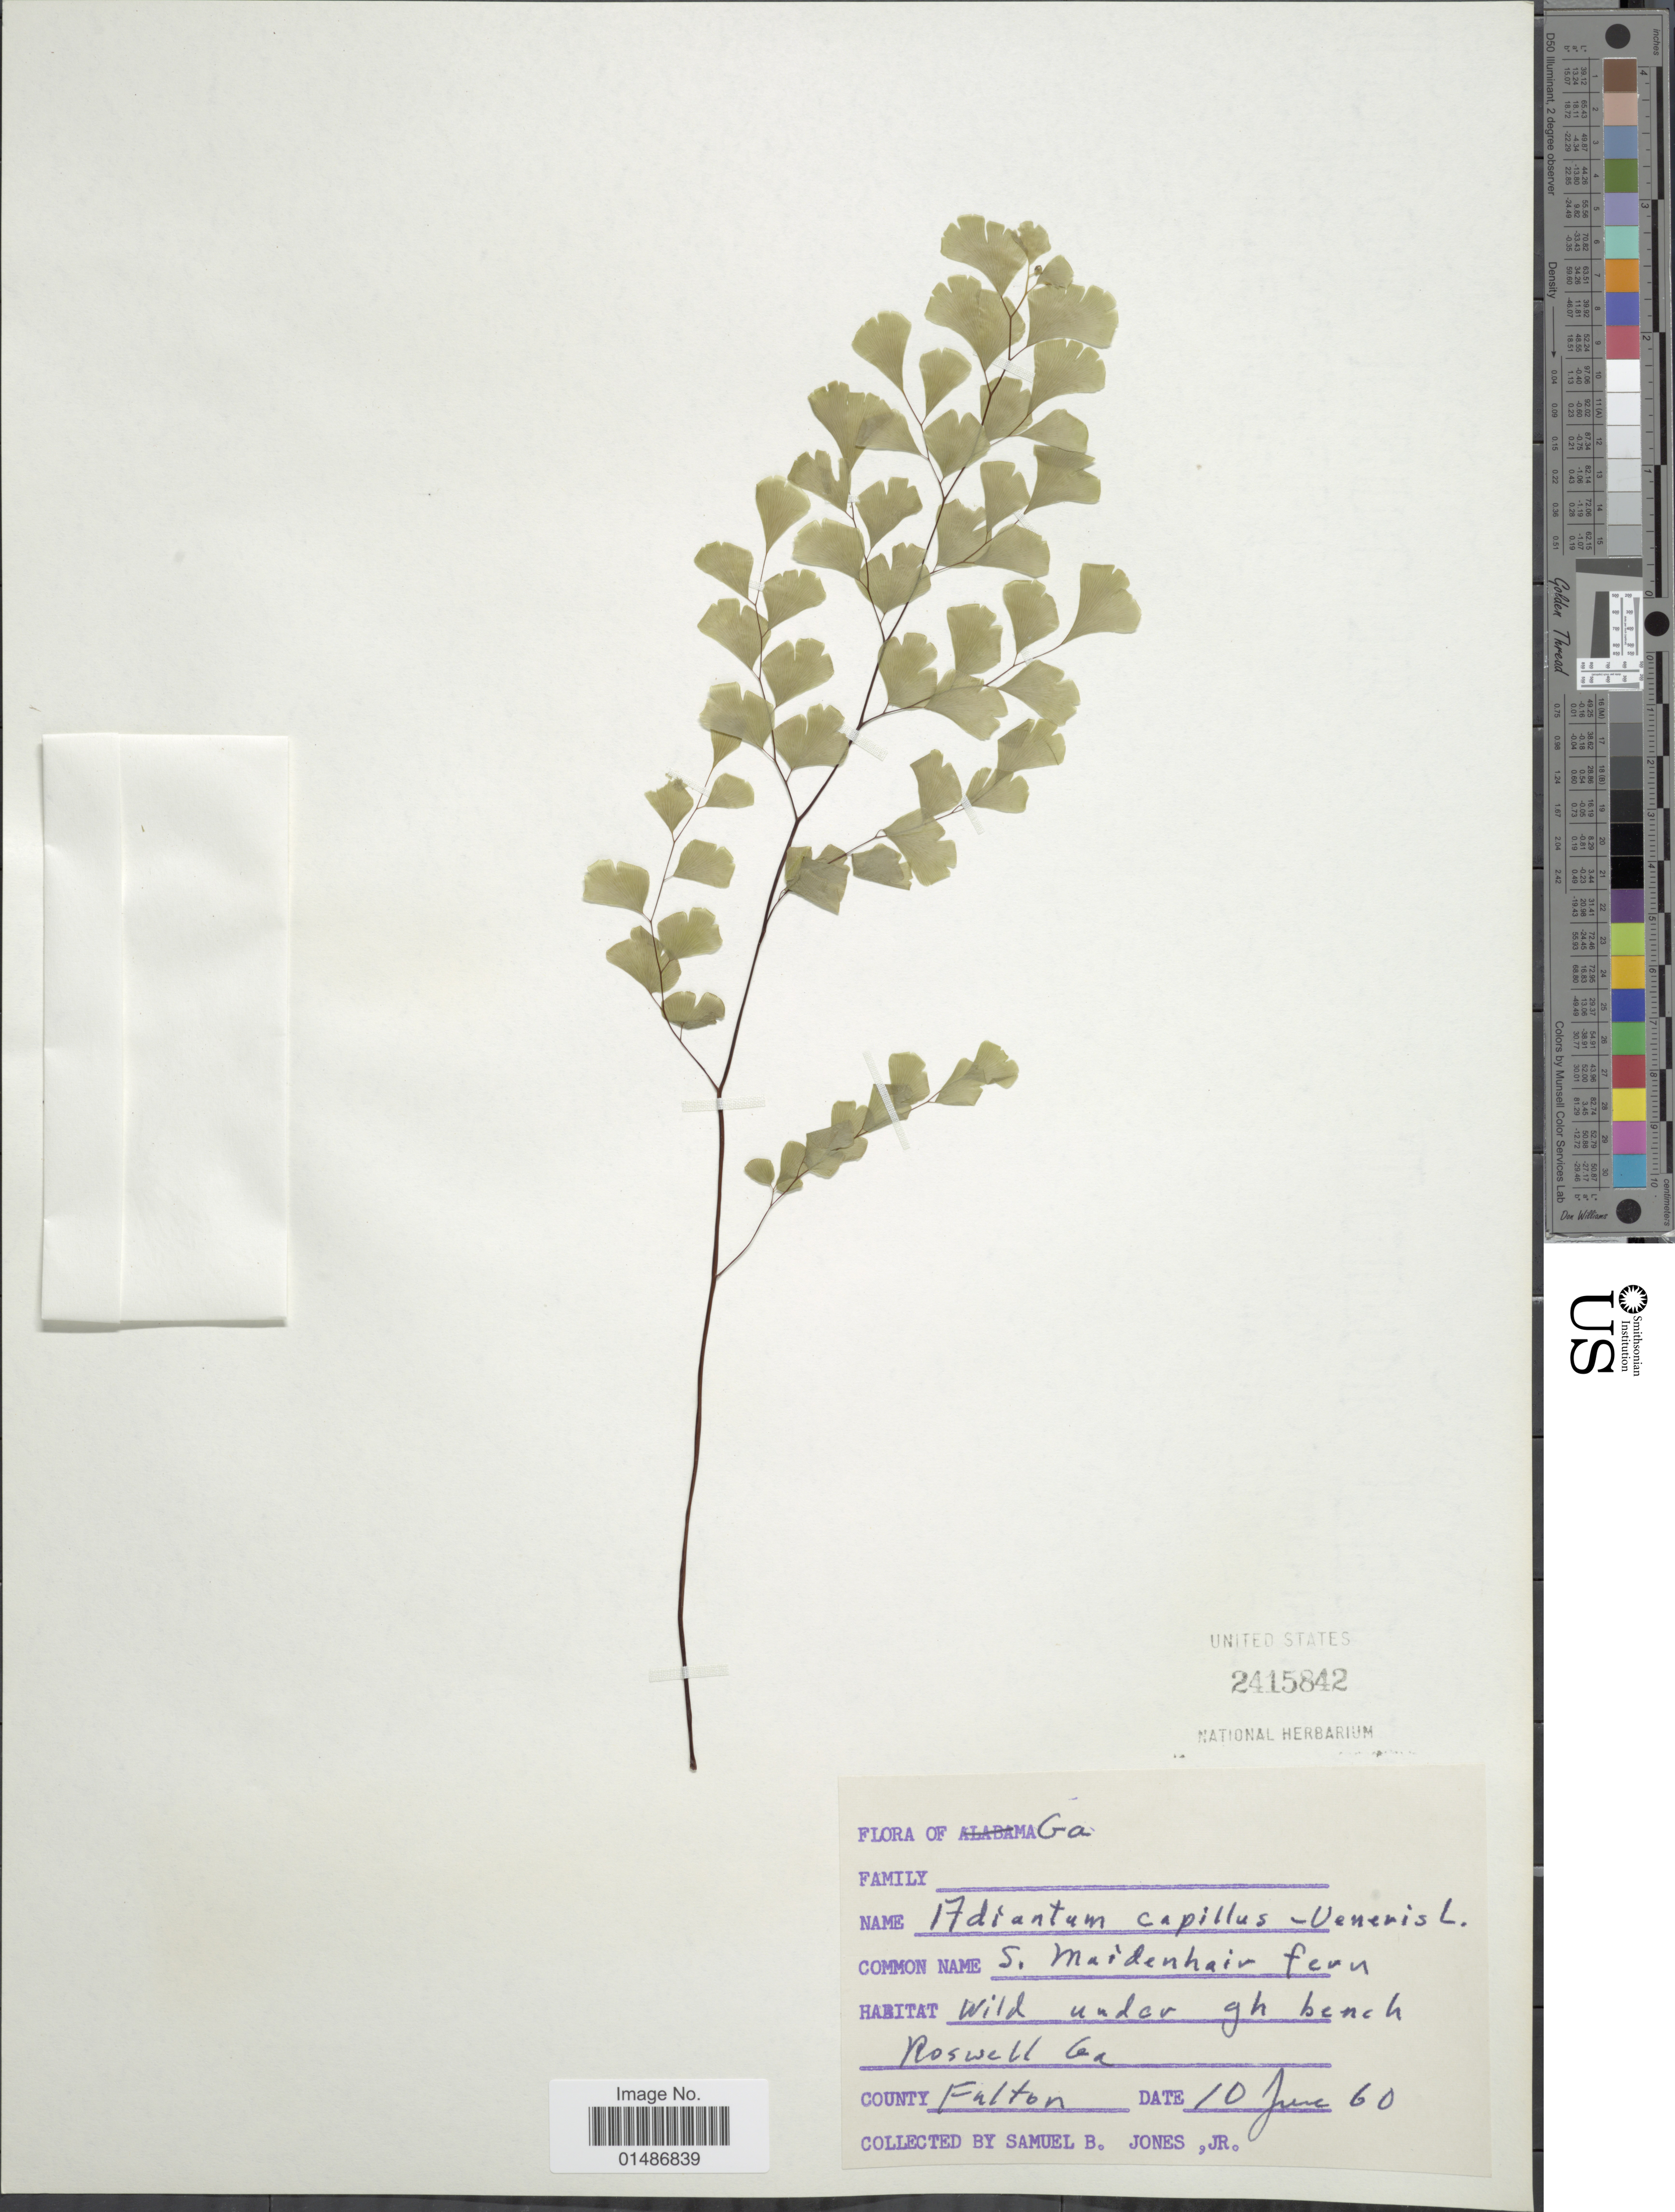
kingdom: Plantae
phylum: Tracheophyta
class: Polypodiopsida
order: Polypodiales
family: Pteridaceae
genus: Adiantum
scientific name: Adiantum capillus-veneris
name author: L.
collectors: S. B. Jones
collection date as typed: Transcribed d/m/y: 10/6/60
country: United States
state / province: Georgia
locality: Roswell Ca. County Fulton.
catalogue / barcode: US 2415842